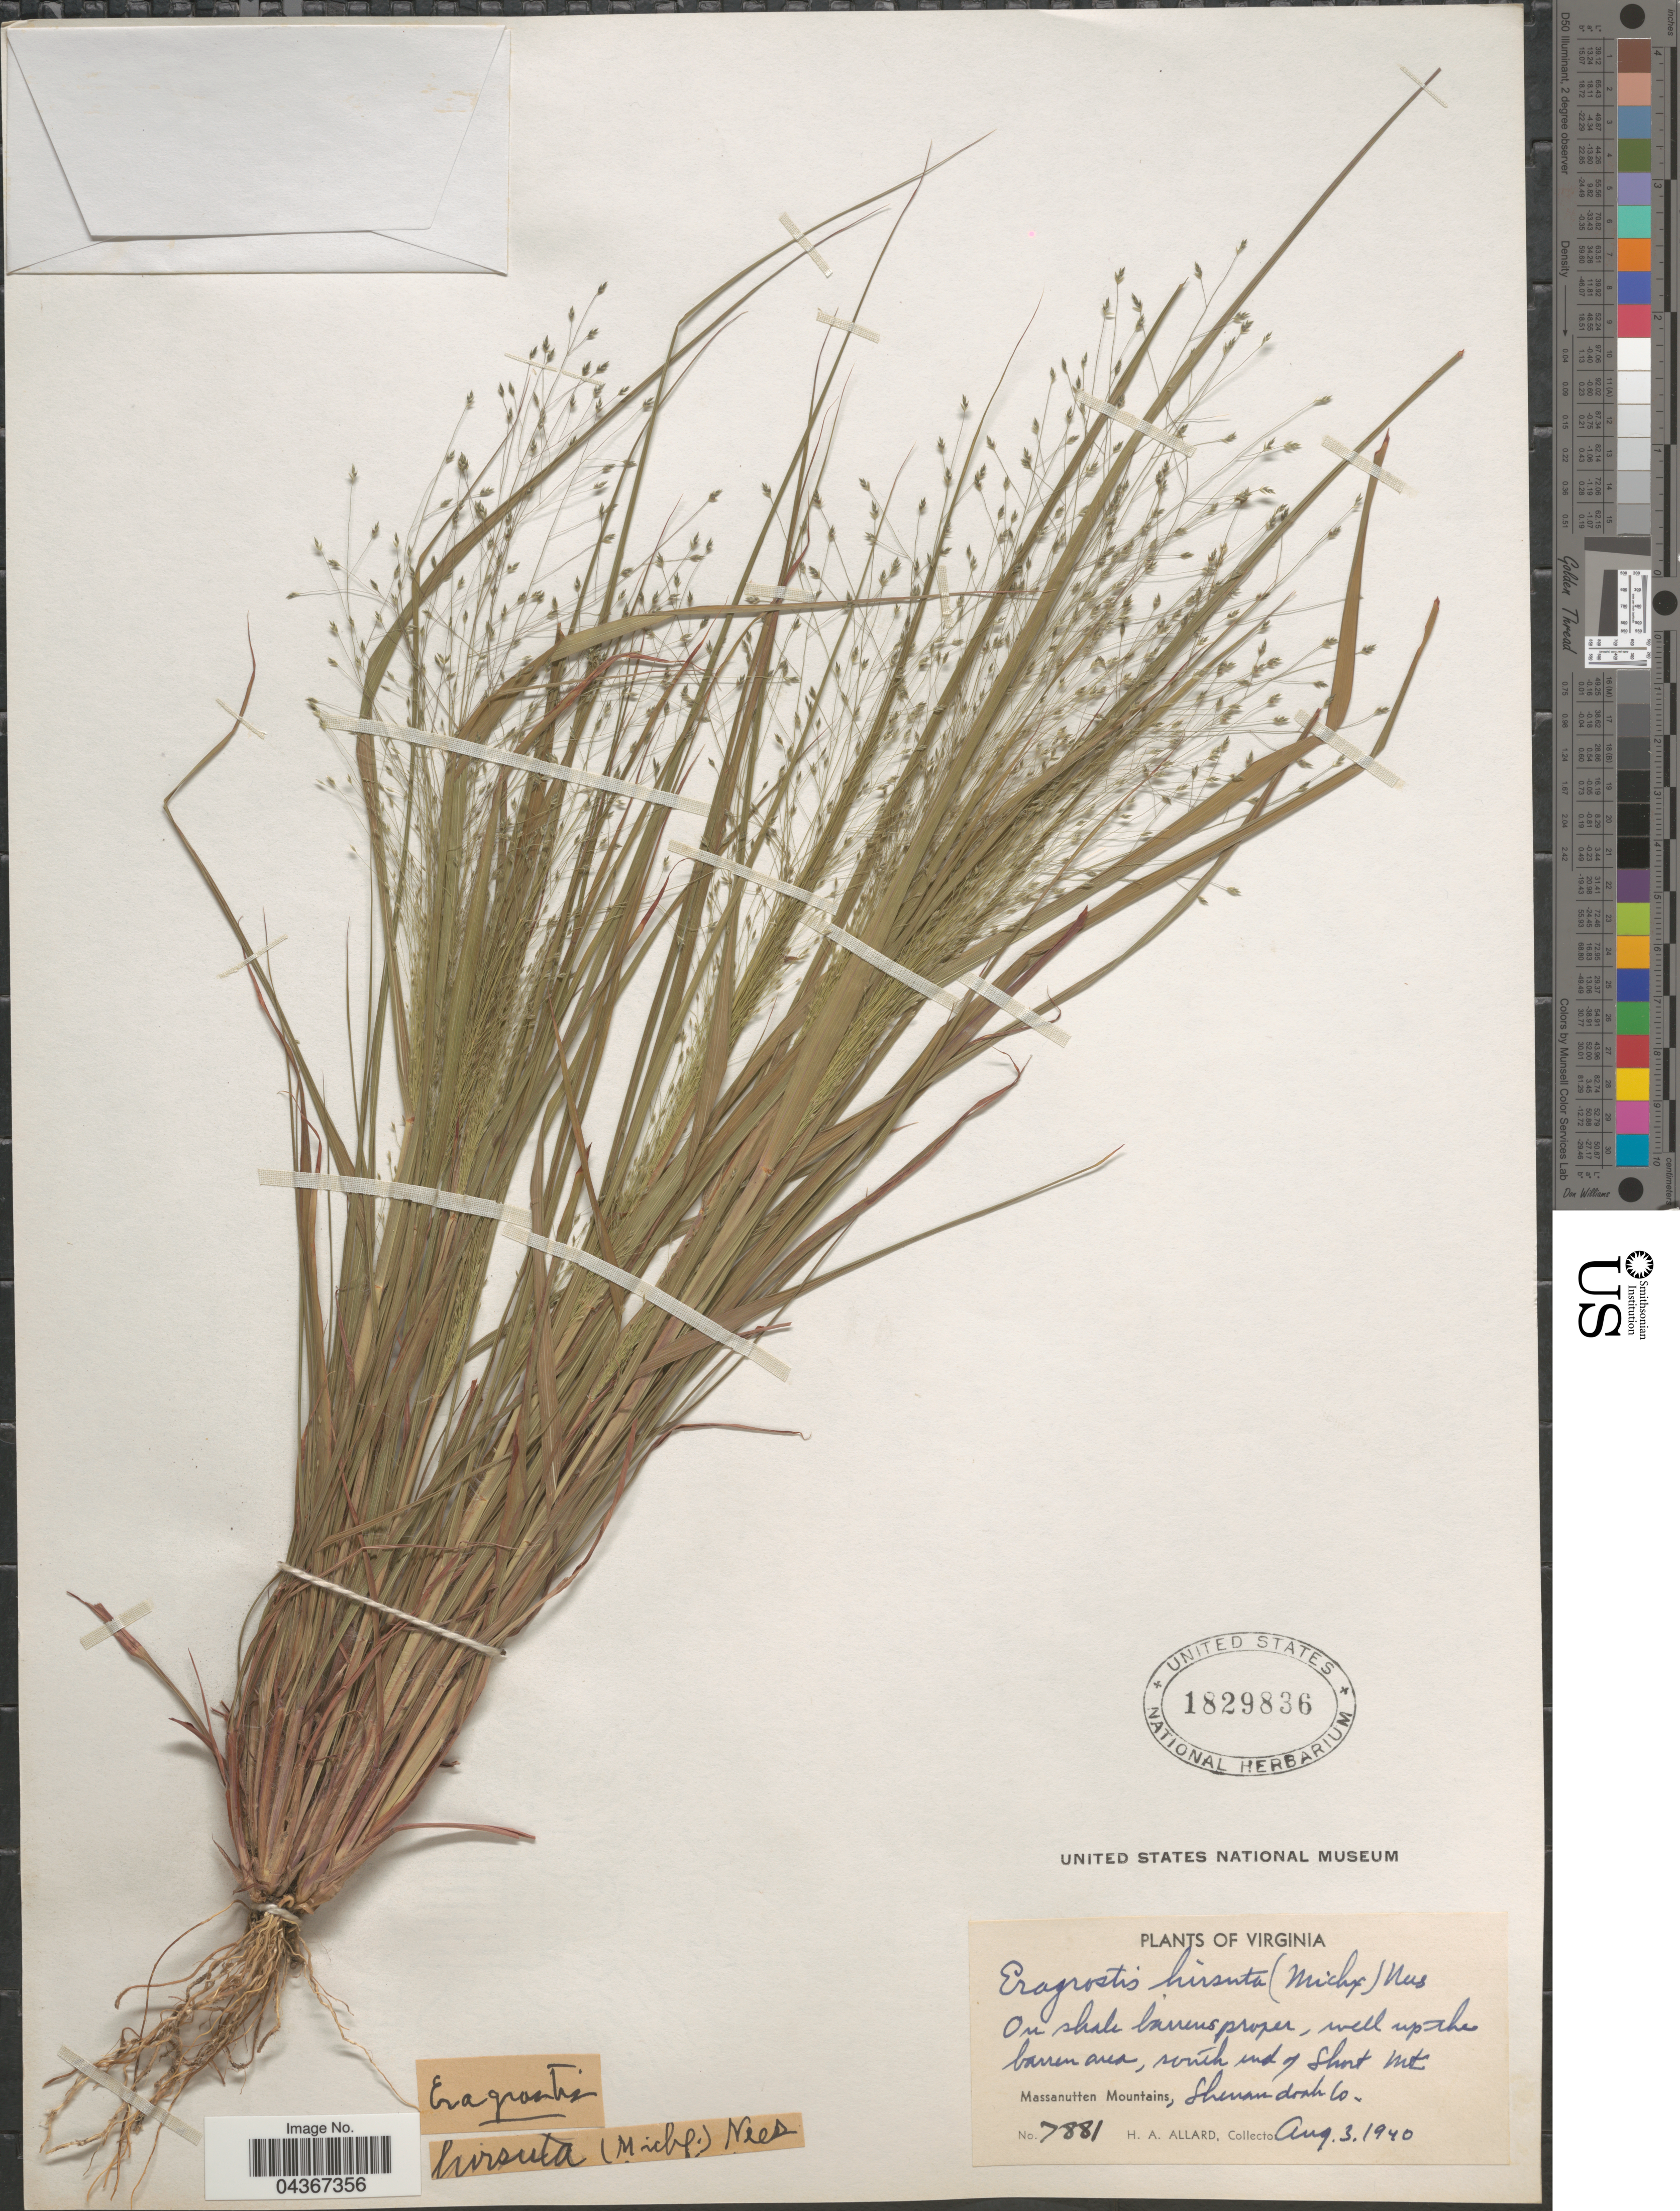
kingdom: Plantae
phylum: Tracheophyta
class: Liliopsida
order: Poales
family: Poaceae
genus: Eragrostis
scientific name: Eragrostis capillaris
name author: (L.) Nees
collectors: H. A. Allard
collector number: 7881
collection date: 1940-08-03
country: United States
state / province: Virginia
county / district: Shenandoah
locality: On shale barrens proper, well up the barren area, south end of Short Mt. Massanutten Mountains, Shenandoah Co.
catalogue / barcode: US 1829836